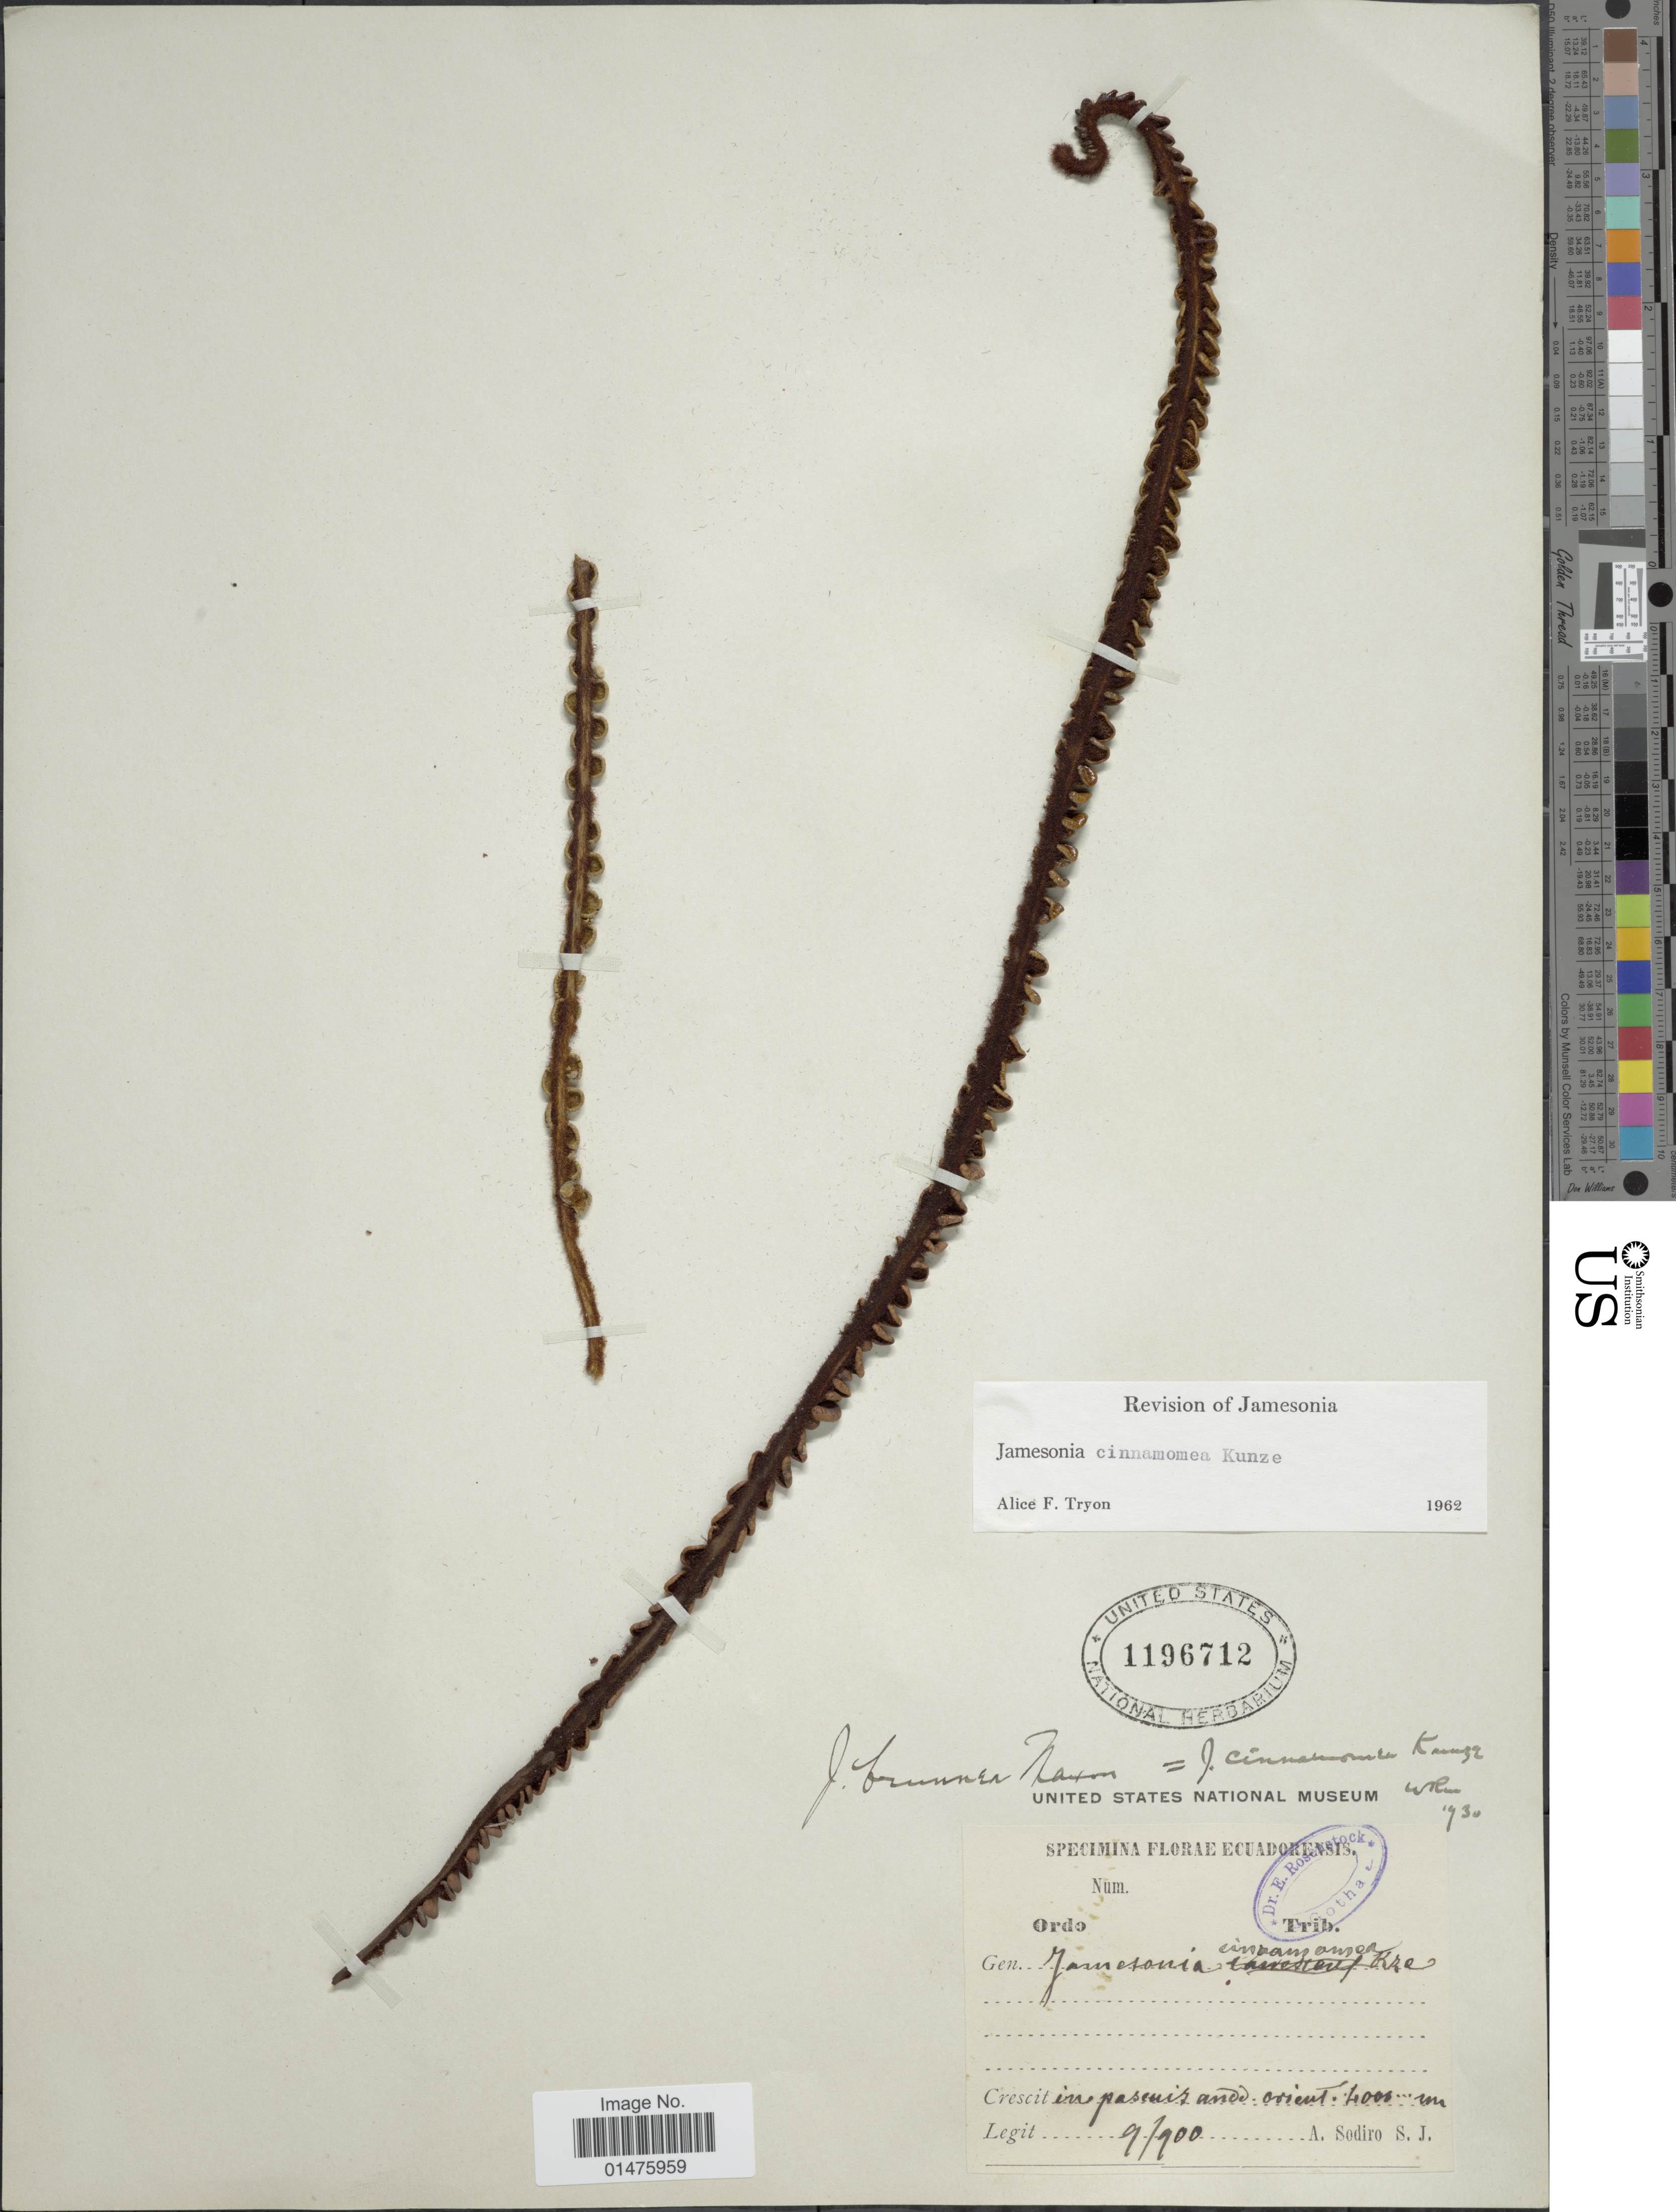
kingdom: Plantae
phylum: Tracheophyta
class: Polypodiopsida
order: Polypodiales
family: Pteridaceae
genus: Jamesonia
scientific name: Jamesonia cinnamomea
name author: Kunze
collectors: A. Sodiro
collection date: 1900-09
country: Ecuador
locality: In pascuis and orient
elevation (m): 4000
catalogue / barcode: US 1196712